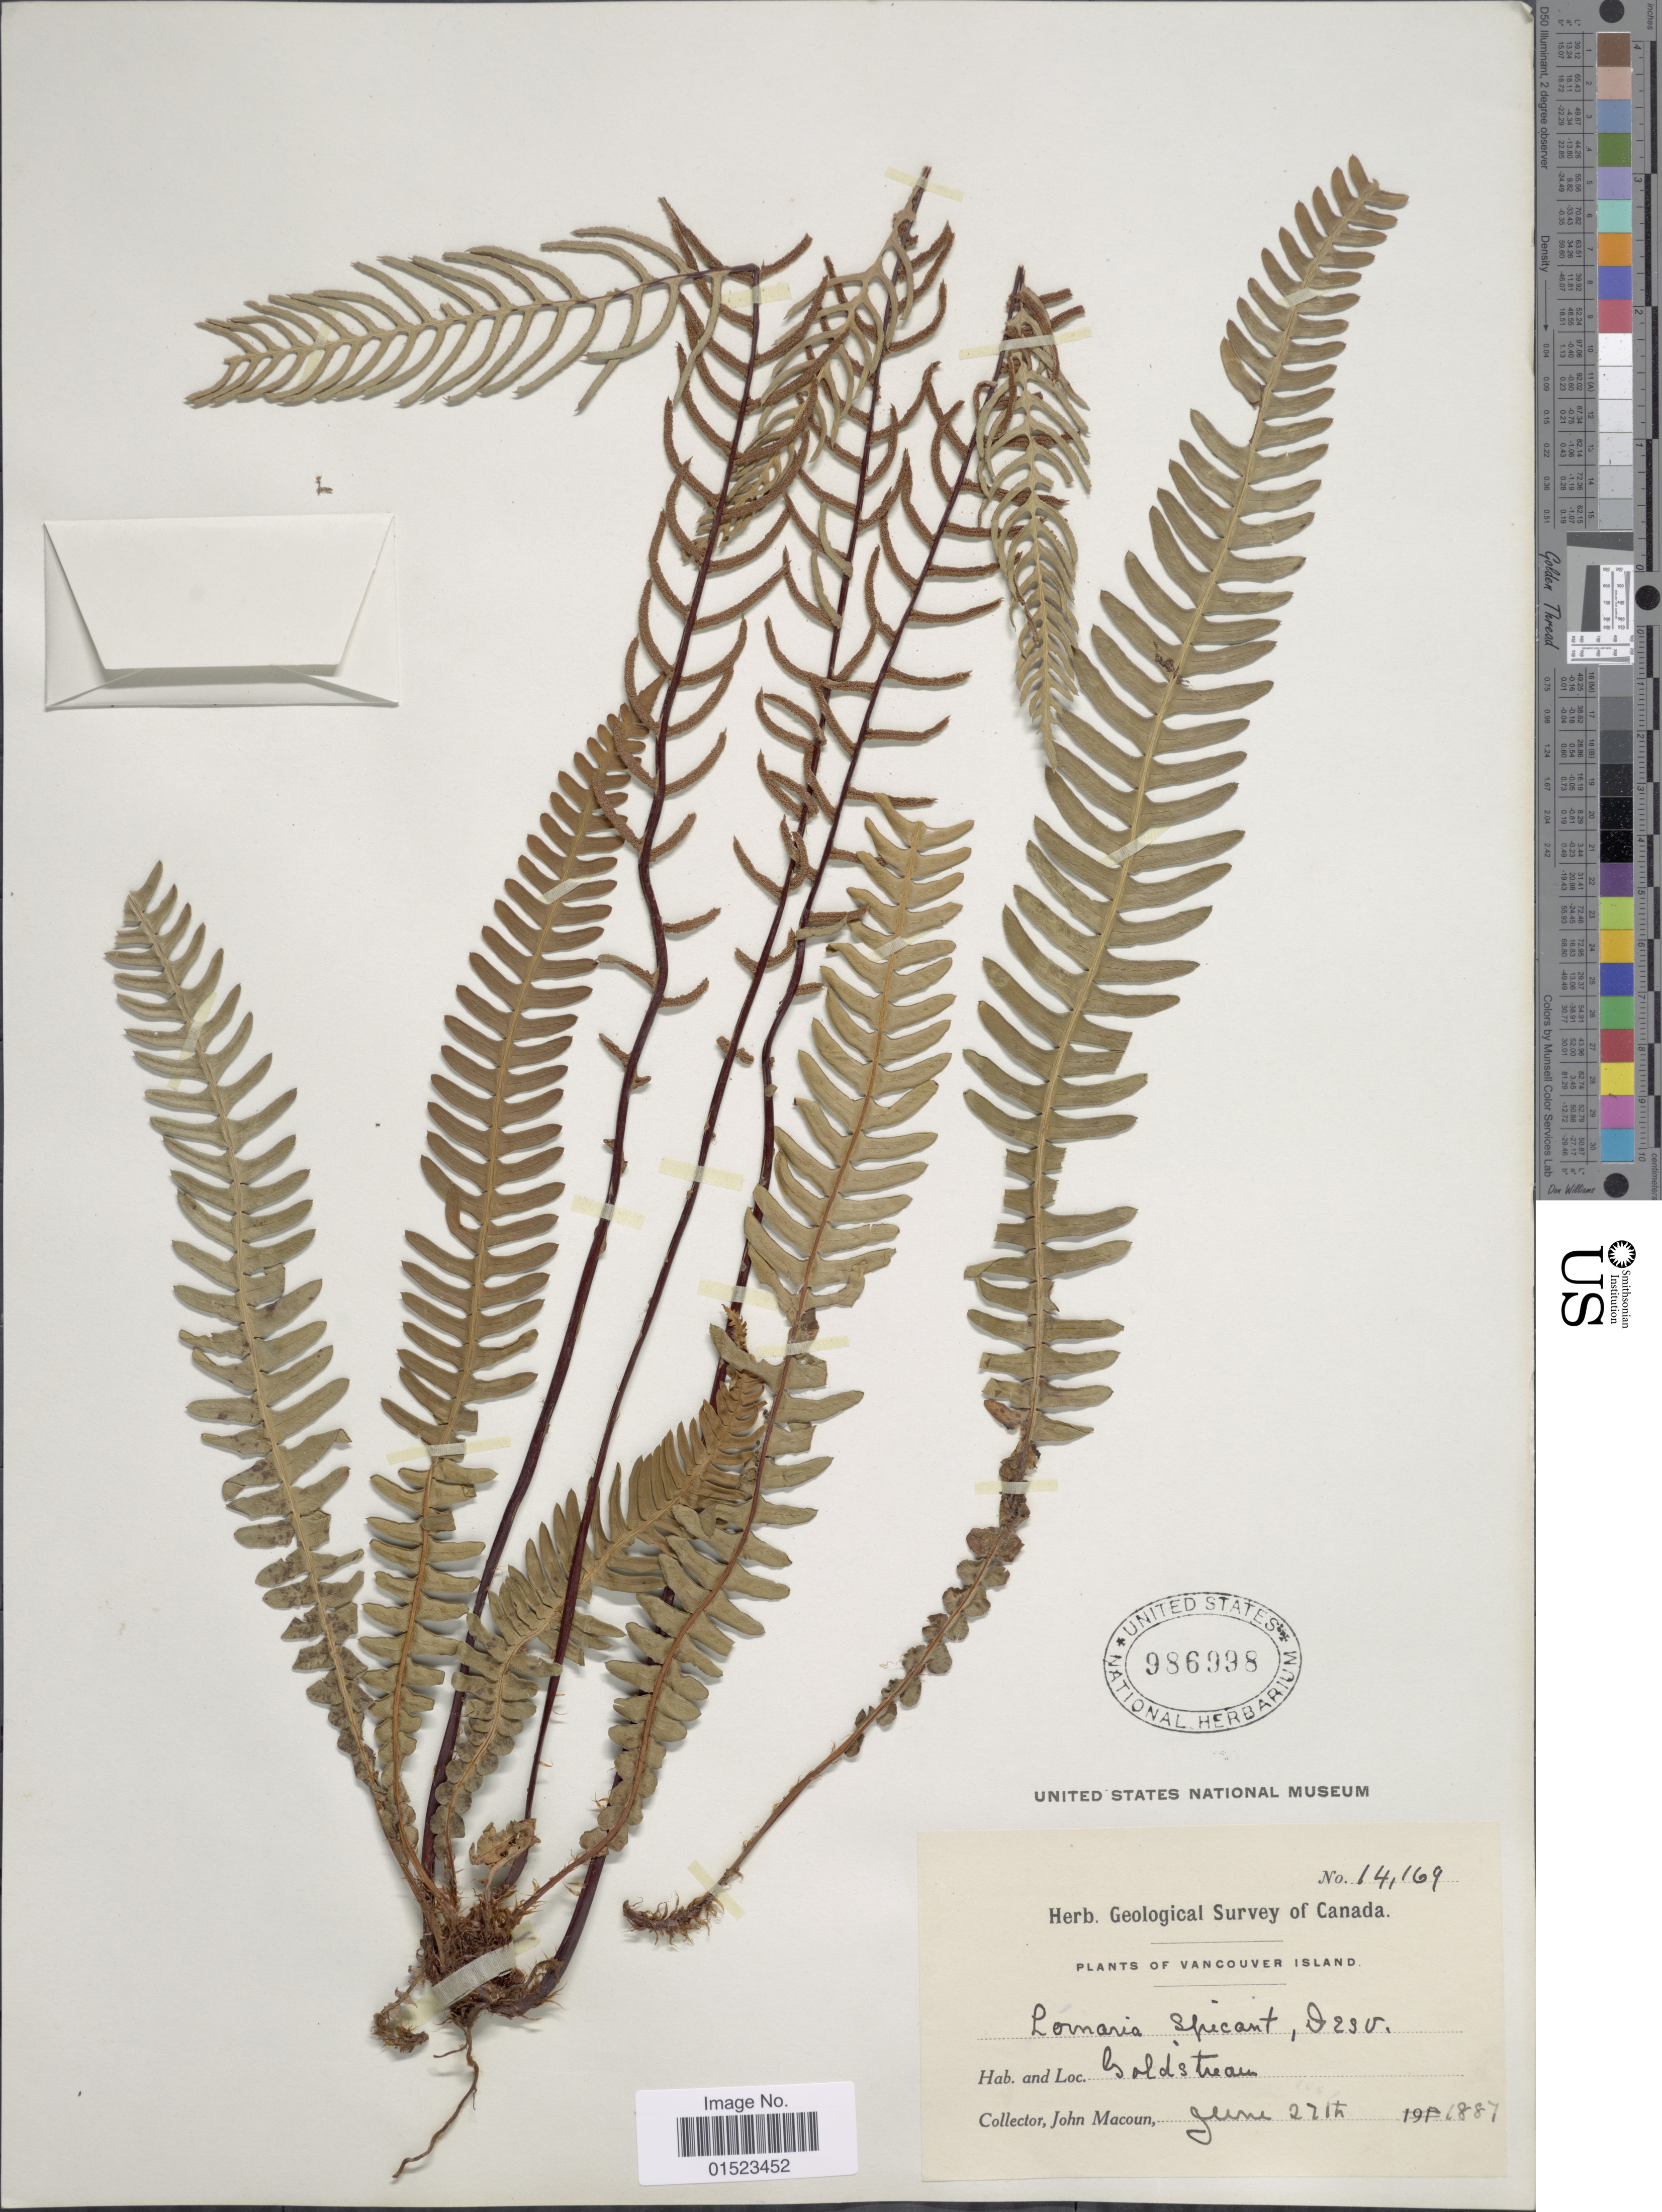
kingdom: Plantae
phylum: Tracheophyta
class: Polypodiopsida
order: Polypodiales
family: Blechnaceae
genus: Blechnum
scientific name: Blechnum spicant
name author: (L.) Sm.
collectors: J. Macoun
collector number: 14169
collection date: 1887-06-27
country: Canada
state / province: British Columbia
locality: Vancouver Island, Goldstream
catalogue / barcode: US 986998